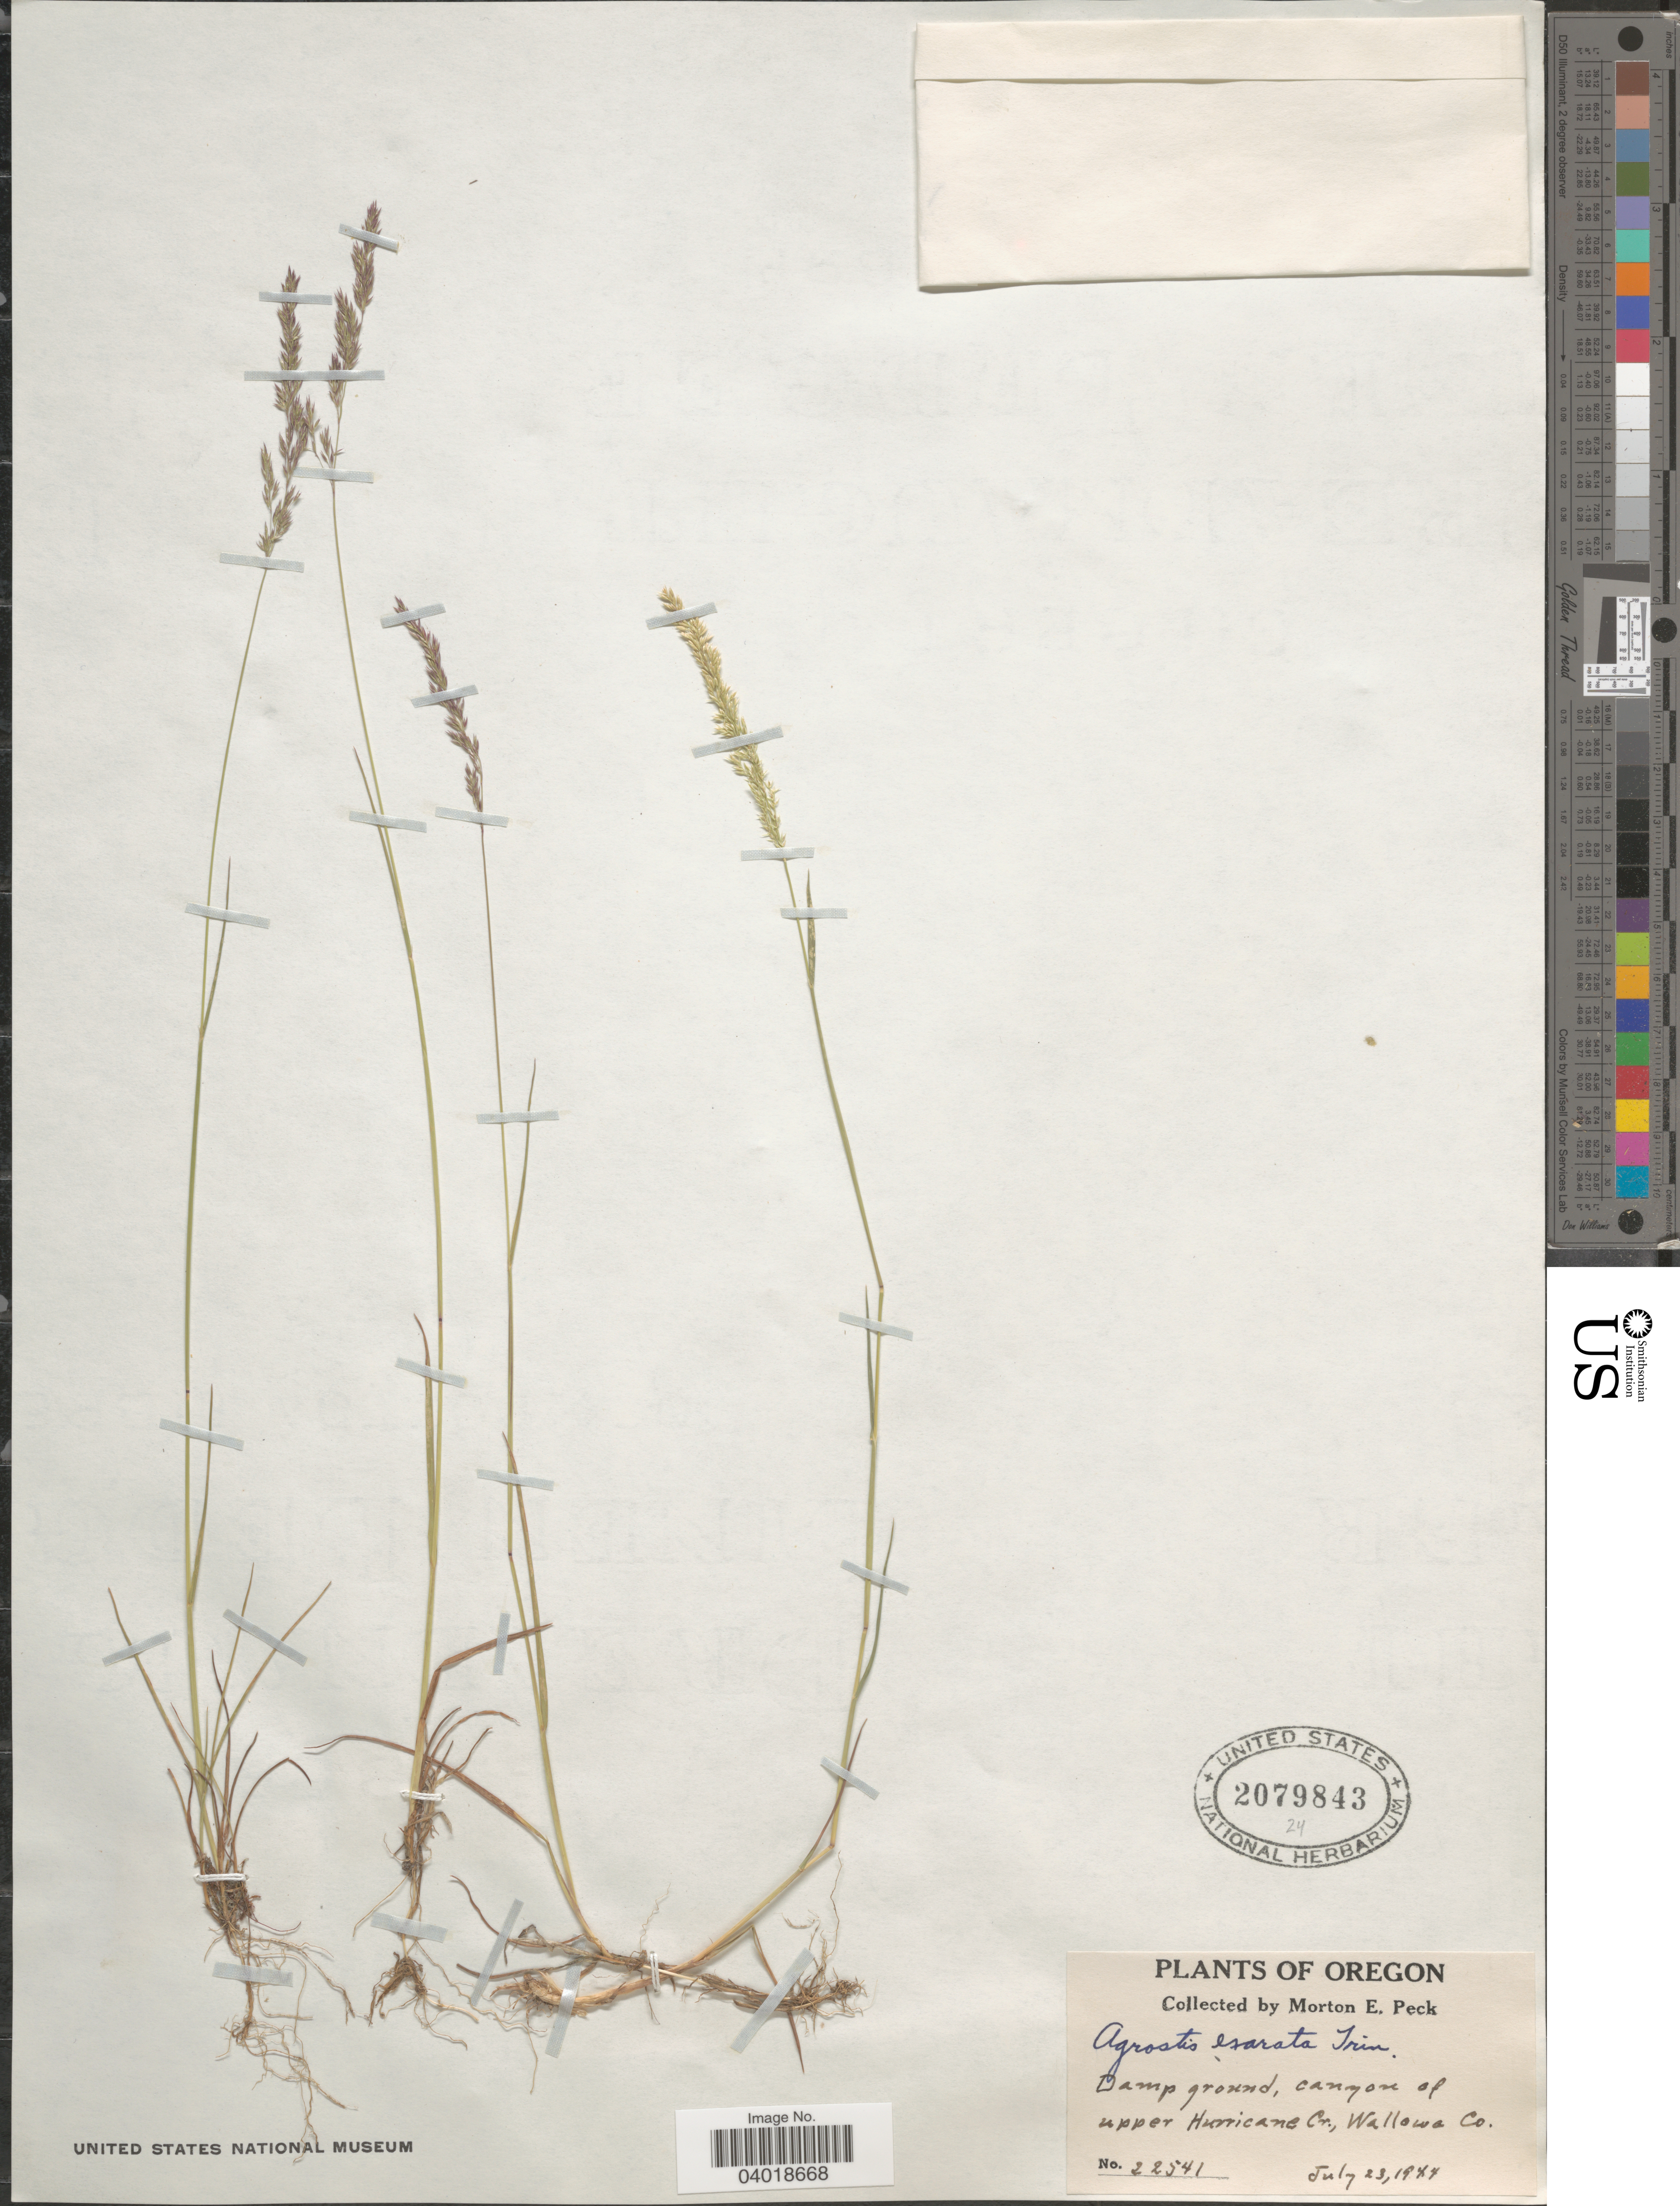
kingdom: Plantae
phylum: Tracheophyta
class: Liliopsida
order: Poales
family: Poaceae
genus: Agrostis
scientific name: Agrostis exarata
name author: Trin.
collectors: M. E. Peck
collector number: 22541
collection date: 1944-07-23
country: United States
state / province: Oregon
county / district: Wallowa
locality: Damp ground, canyon of upper Hurricane Cr., Wallowa Co.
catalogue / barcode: US 2079843